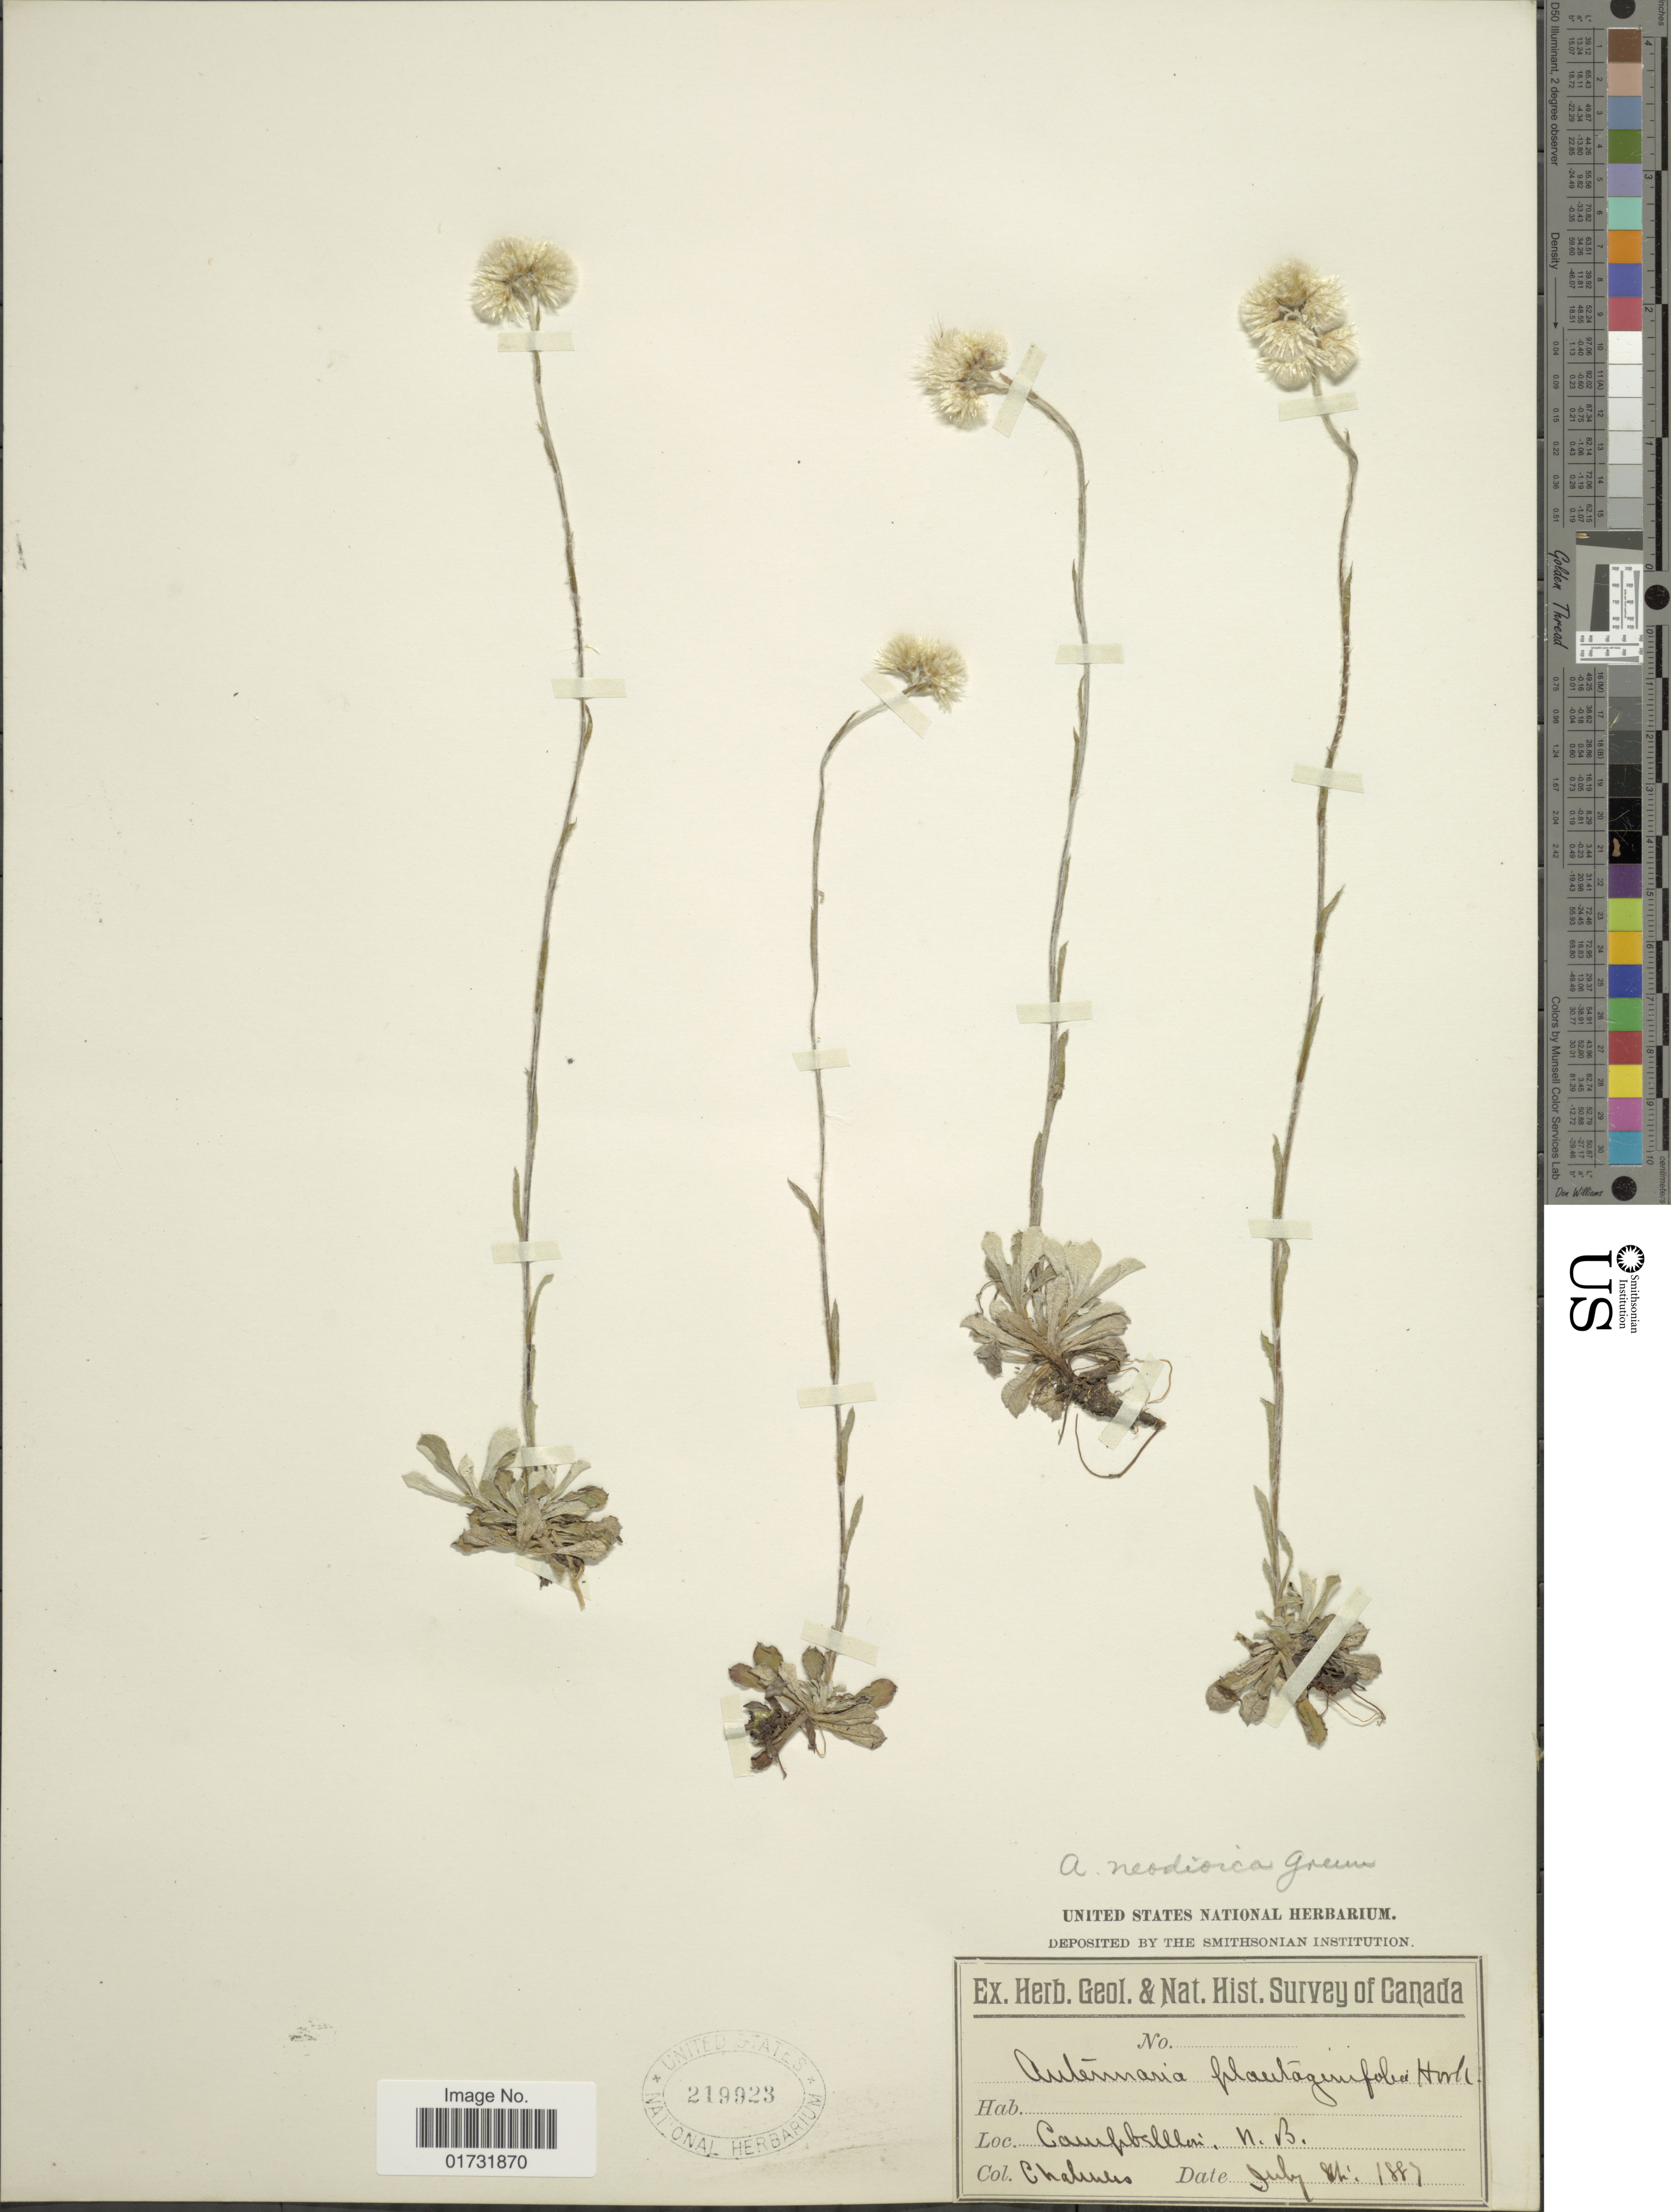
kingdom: Plantae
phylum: Tracheophyta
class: Magnoliopsida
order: Asterales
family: Asteraceae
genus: Antennaria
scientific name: Antennaria neodioica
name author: Greene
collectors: -. Chalmers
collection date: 1887-07-08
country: Canada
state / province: New Brunswick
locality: Campbellton, N.B.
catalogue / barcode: US 219923